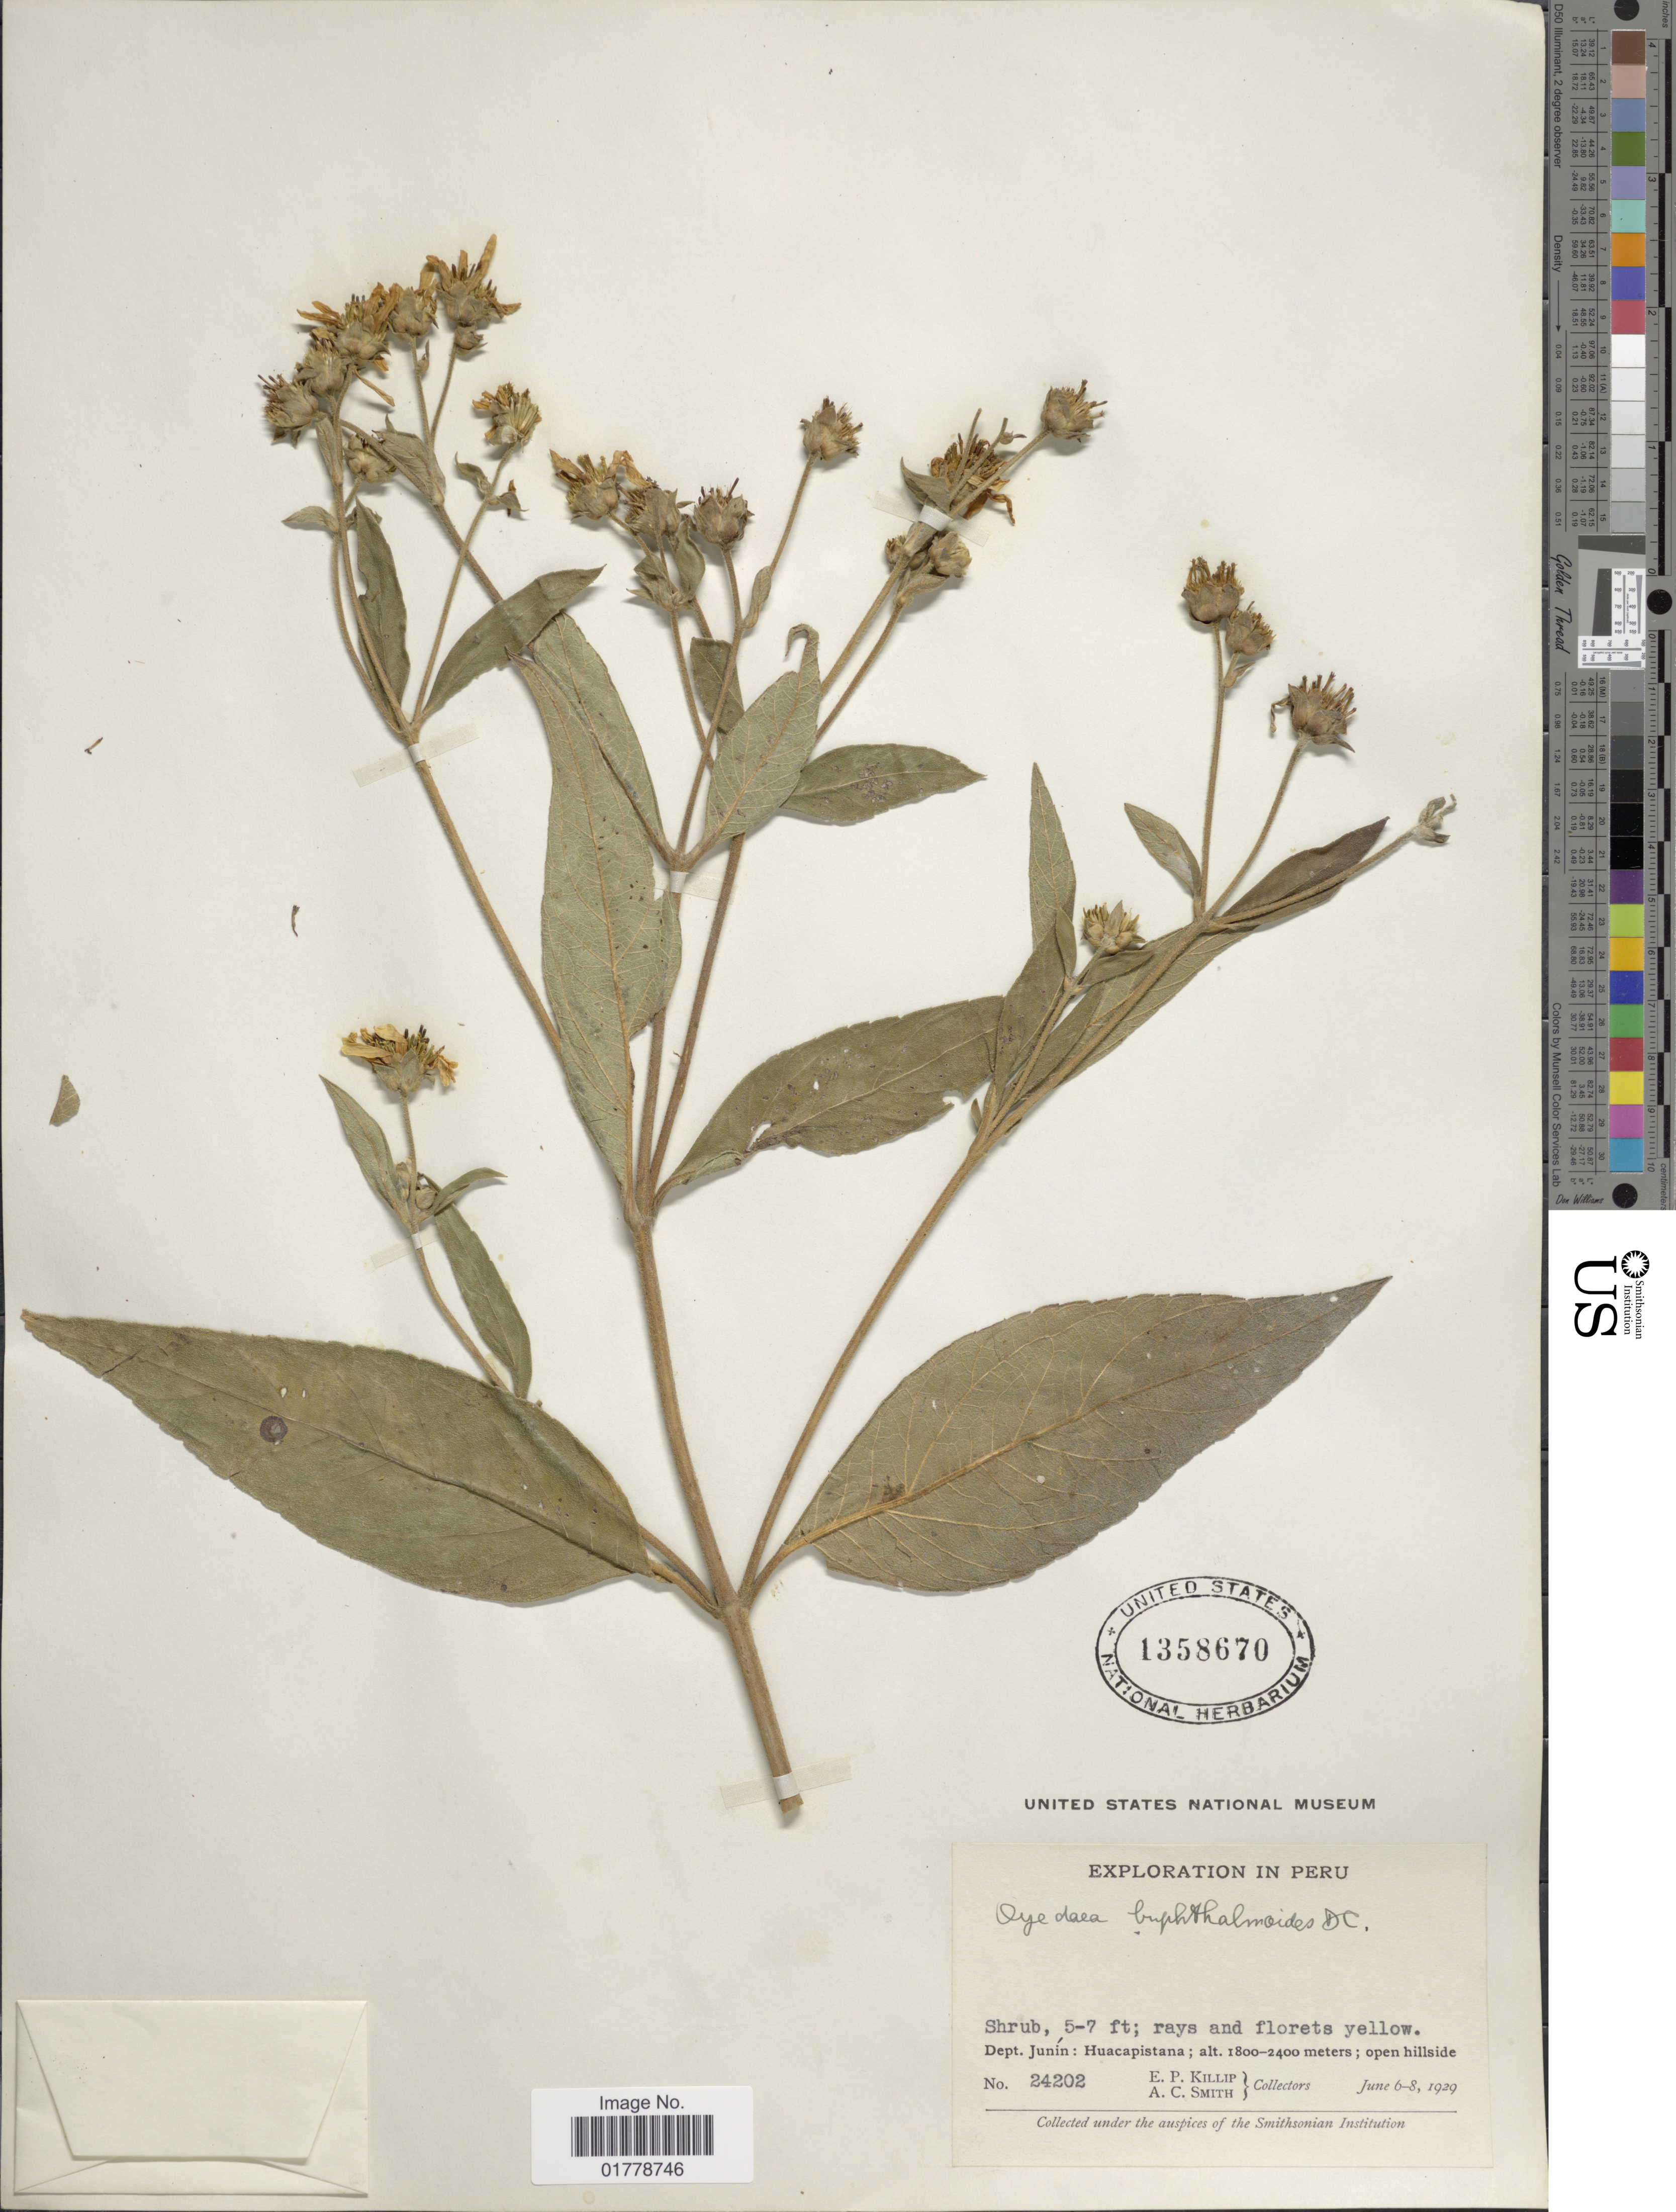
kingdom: Plantae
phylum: Tracheophyta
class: Magnoliopsida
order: Asterales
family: Asteraceae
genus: Oyedaea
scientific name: Oyedaea buphthalmoides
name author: DC.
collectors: E. P. Killip & A. C. Smith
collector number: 24202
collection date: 1929-06-06/1929-06-08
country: Peru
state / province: Junín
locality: Depto. Junín: Huacapistana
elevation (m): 1800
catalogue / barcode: US 1358670